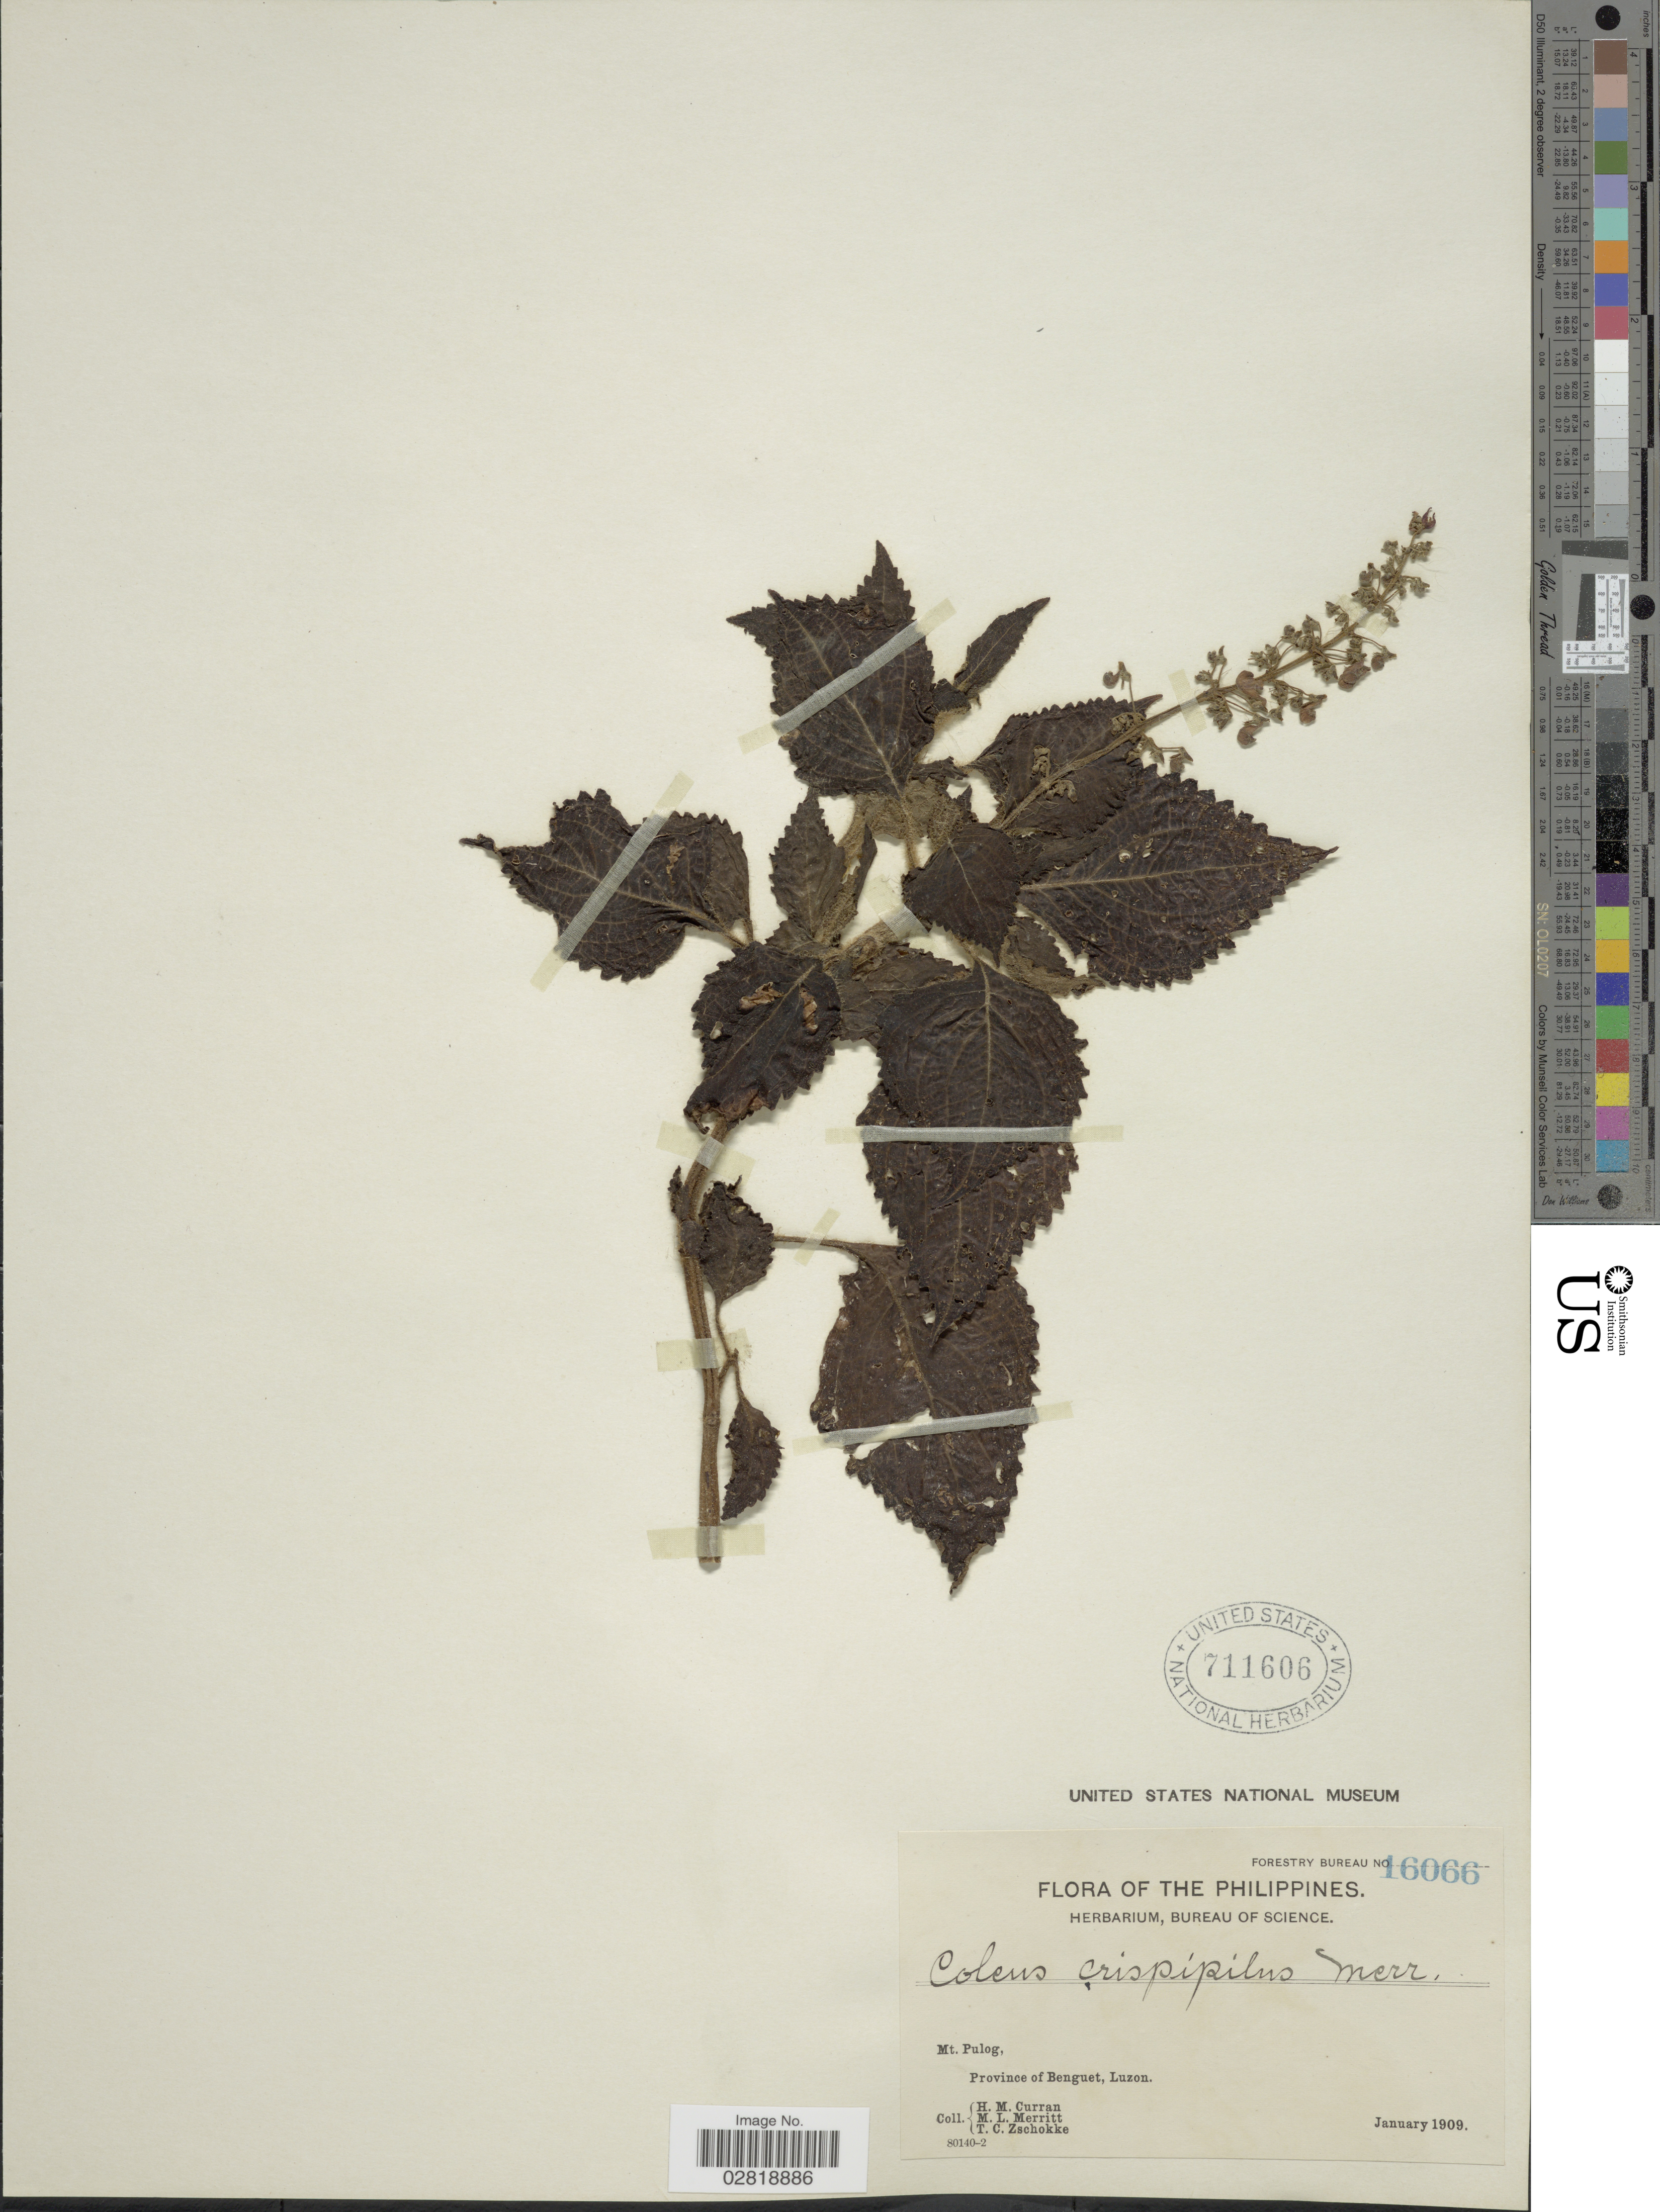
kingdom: Plantae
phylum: Tracheophyta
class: Magnoliopsida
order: Lamiales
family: Lamiaceae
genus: Plectranthus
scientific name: Plectranthus scutellarioides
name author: (L.) R. Br.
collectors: H. M. Curran, M. L. Merritt & T. C. Zschokke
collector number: Forestry Bureau 16066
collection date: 1909-01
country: Philippines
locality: Mt. Pulog, Province of Benguet, Luzon.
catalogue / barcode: US 711606